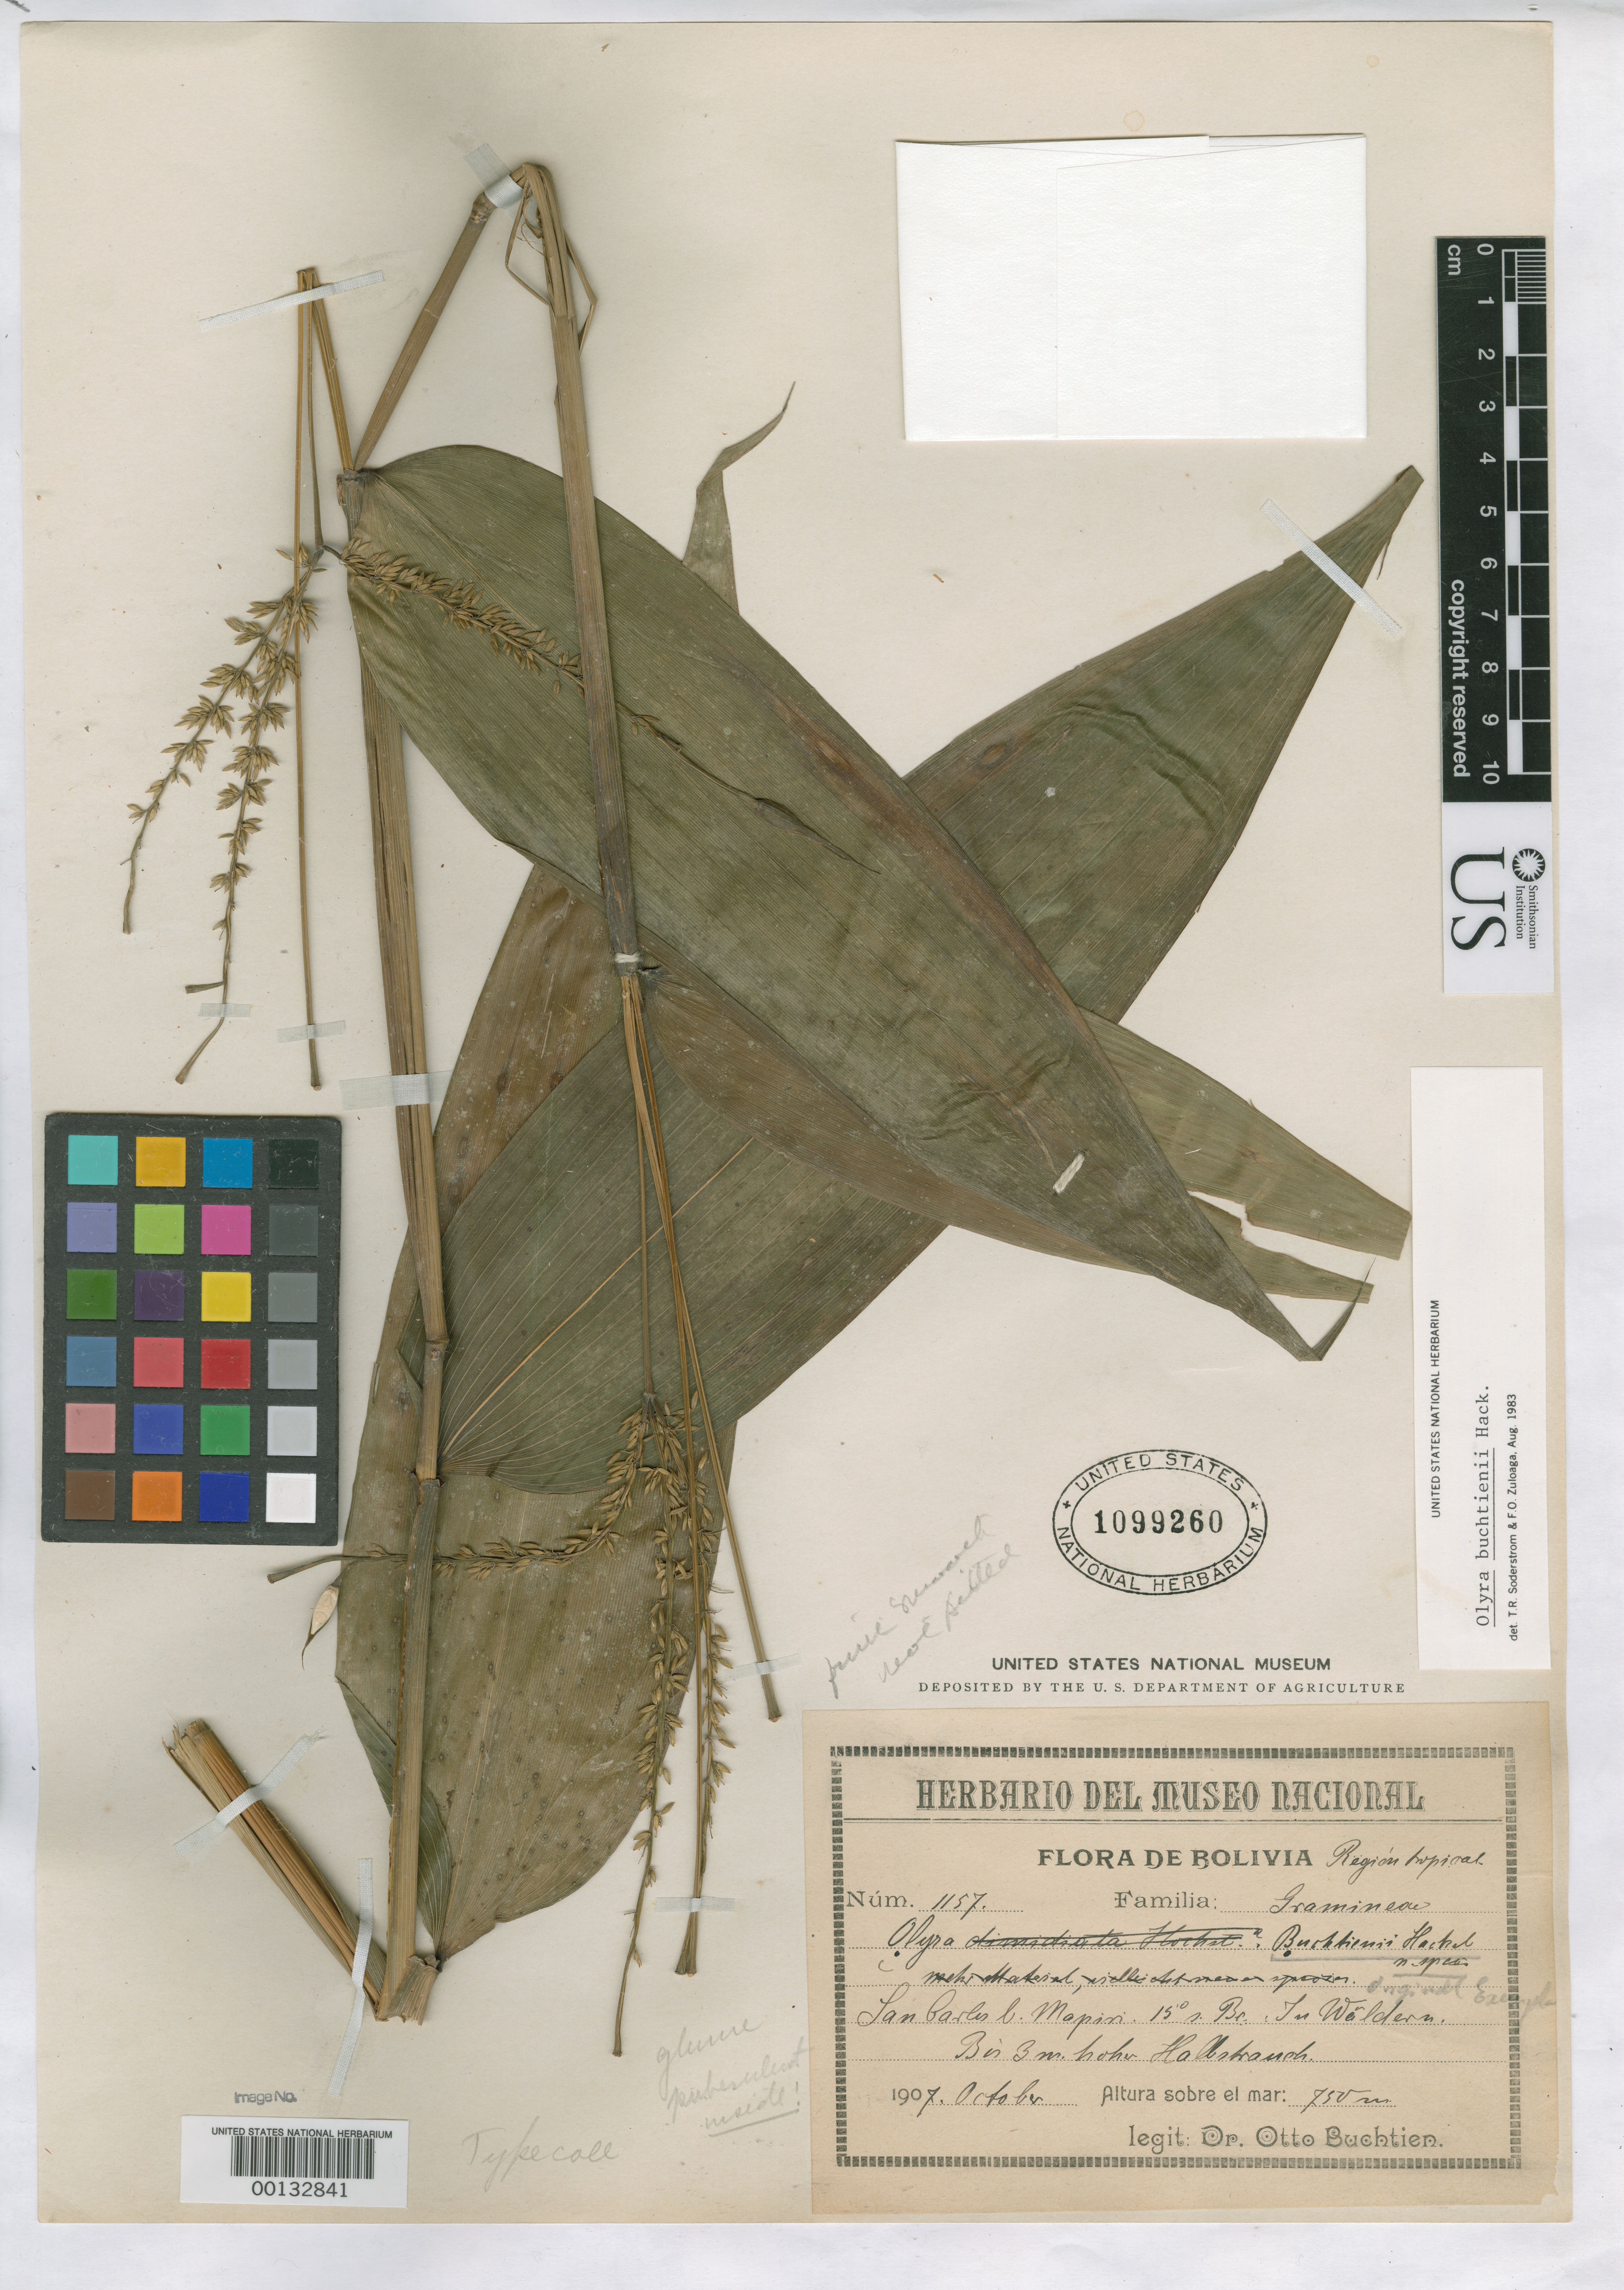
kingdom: Plantae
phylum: Tracheophyta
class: Liliopsida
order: Poales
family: Poaceae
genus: Olyra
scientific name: Olyra buchtienii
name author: Hack.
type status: Isotype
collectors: O. Buchtien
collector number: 1157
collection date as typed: Oct 1907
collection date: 1907-10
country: Bolivia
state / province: La Paz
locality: San Carlos near Mapiri.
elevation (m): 750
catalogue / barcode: US 1099260